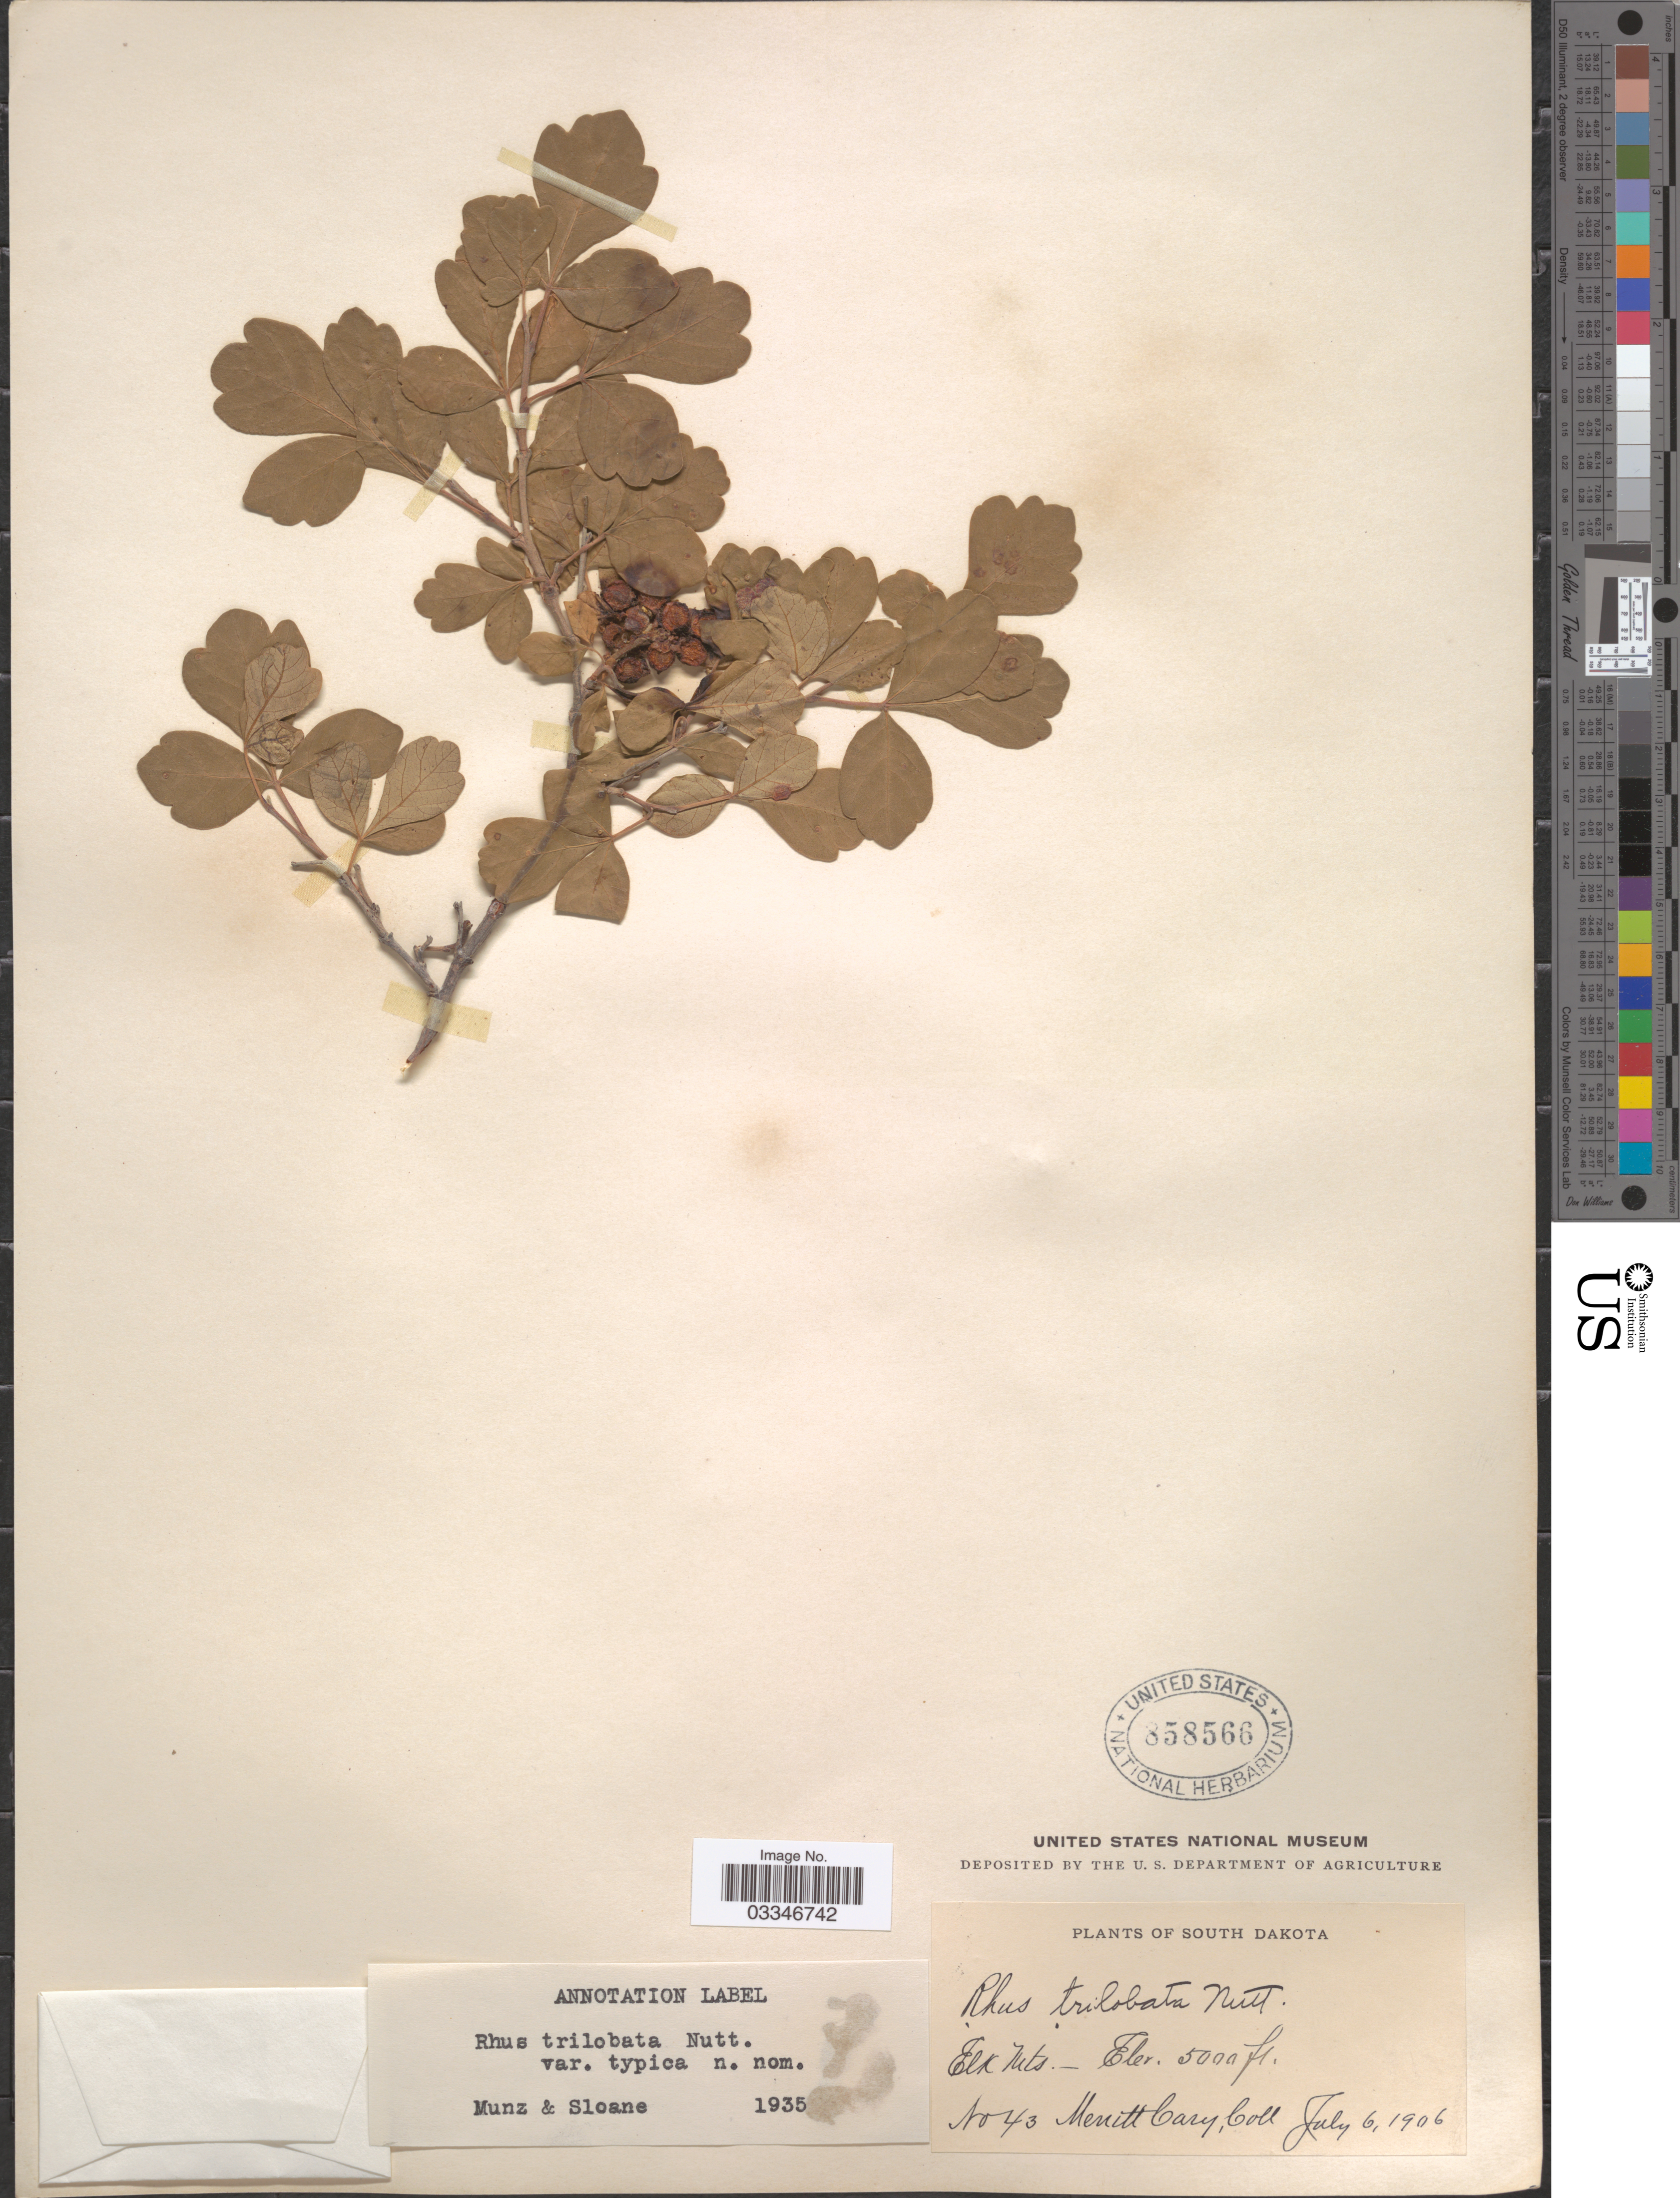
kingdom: Plantae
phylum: Tracheophyta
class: Magnoliopsida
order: Sapindales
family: Anacardiaceae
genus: Rhus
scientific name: Rhus trilobata var. typica Munz & Sloane ined.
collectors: M. Cary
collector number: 43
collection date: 1906-07-06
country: United States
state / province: South Dakota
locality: Elk Mts.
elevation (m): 1524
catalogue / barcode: US 858566